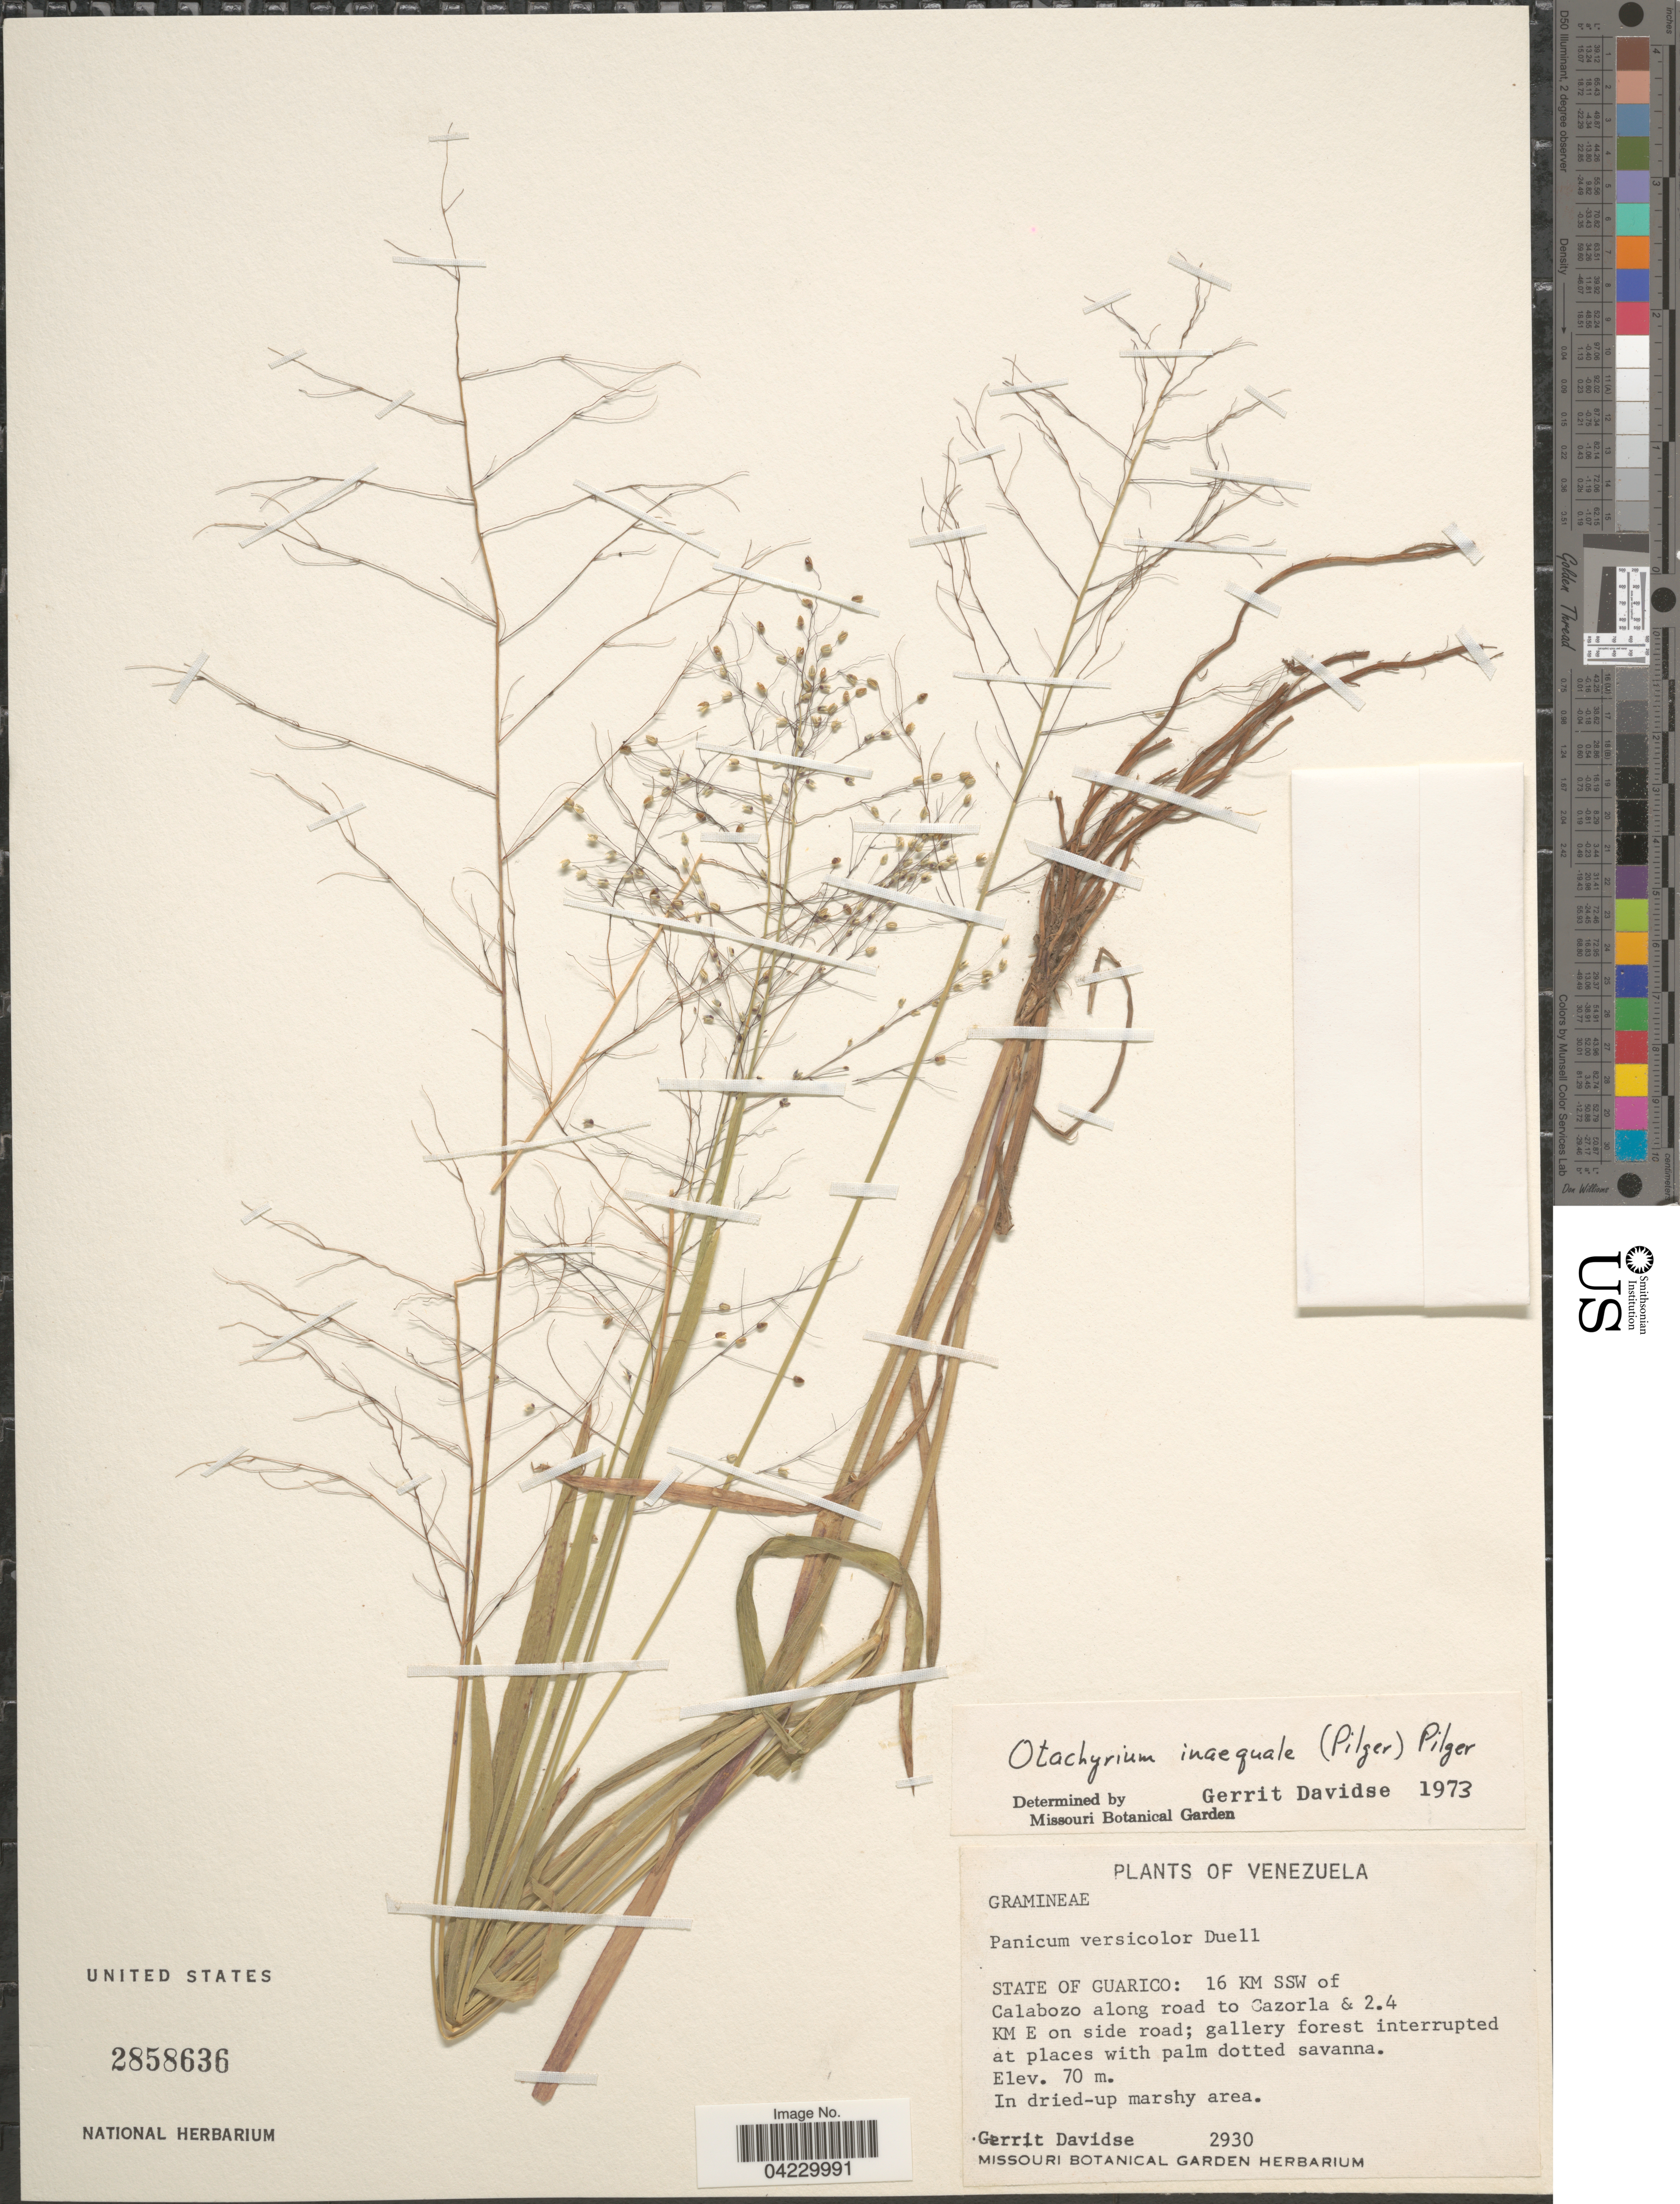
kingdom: Plantae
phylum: Tracheophyta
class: Liliopsida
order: Poales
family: Poaceae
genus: Otachyrium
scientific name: Otachyrium succisum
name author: (Swallen) Send. & Soderstr.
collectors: G. Davidse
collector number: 2930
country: Venezuela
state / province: Guarico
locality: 16 KM SSW of Calabozo along road to Cazorla & 2.4 KM E on side road. In dried-up marshy area.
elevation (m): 70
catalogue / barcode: US 2858636